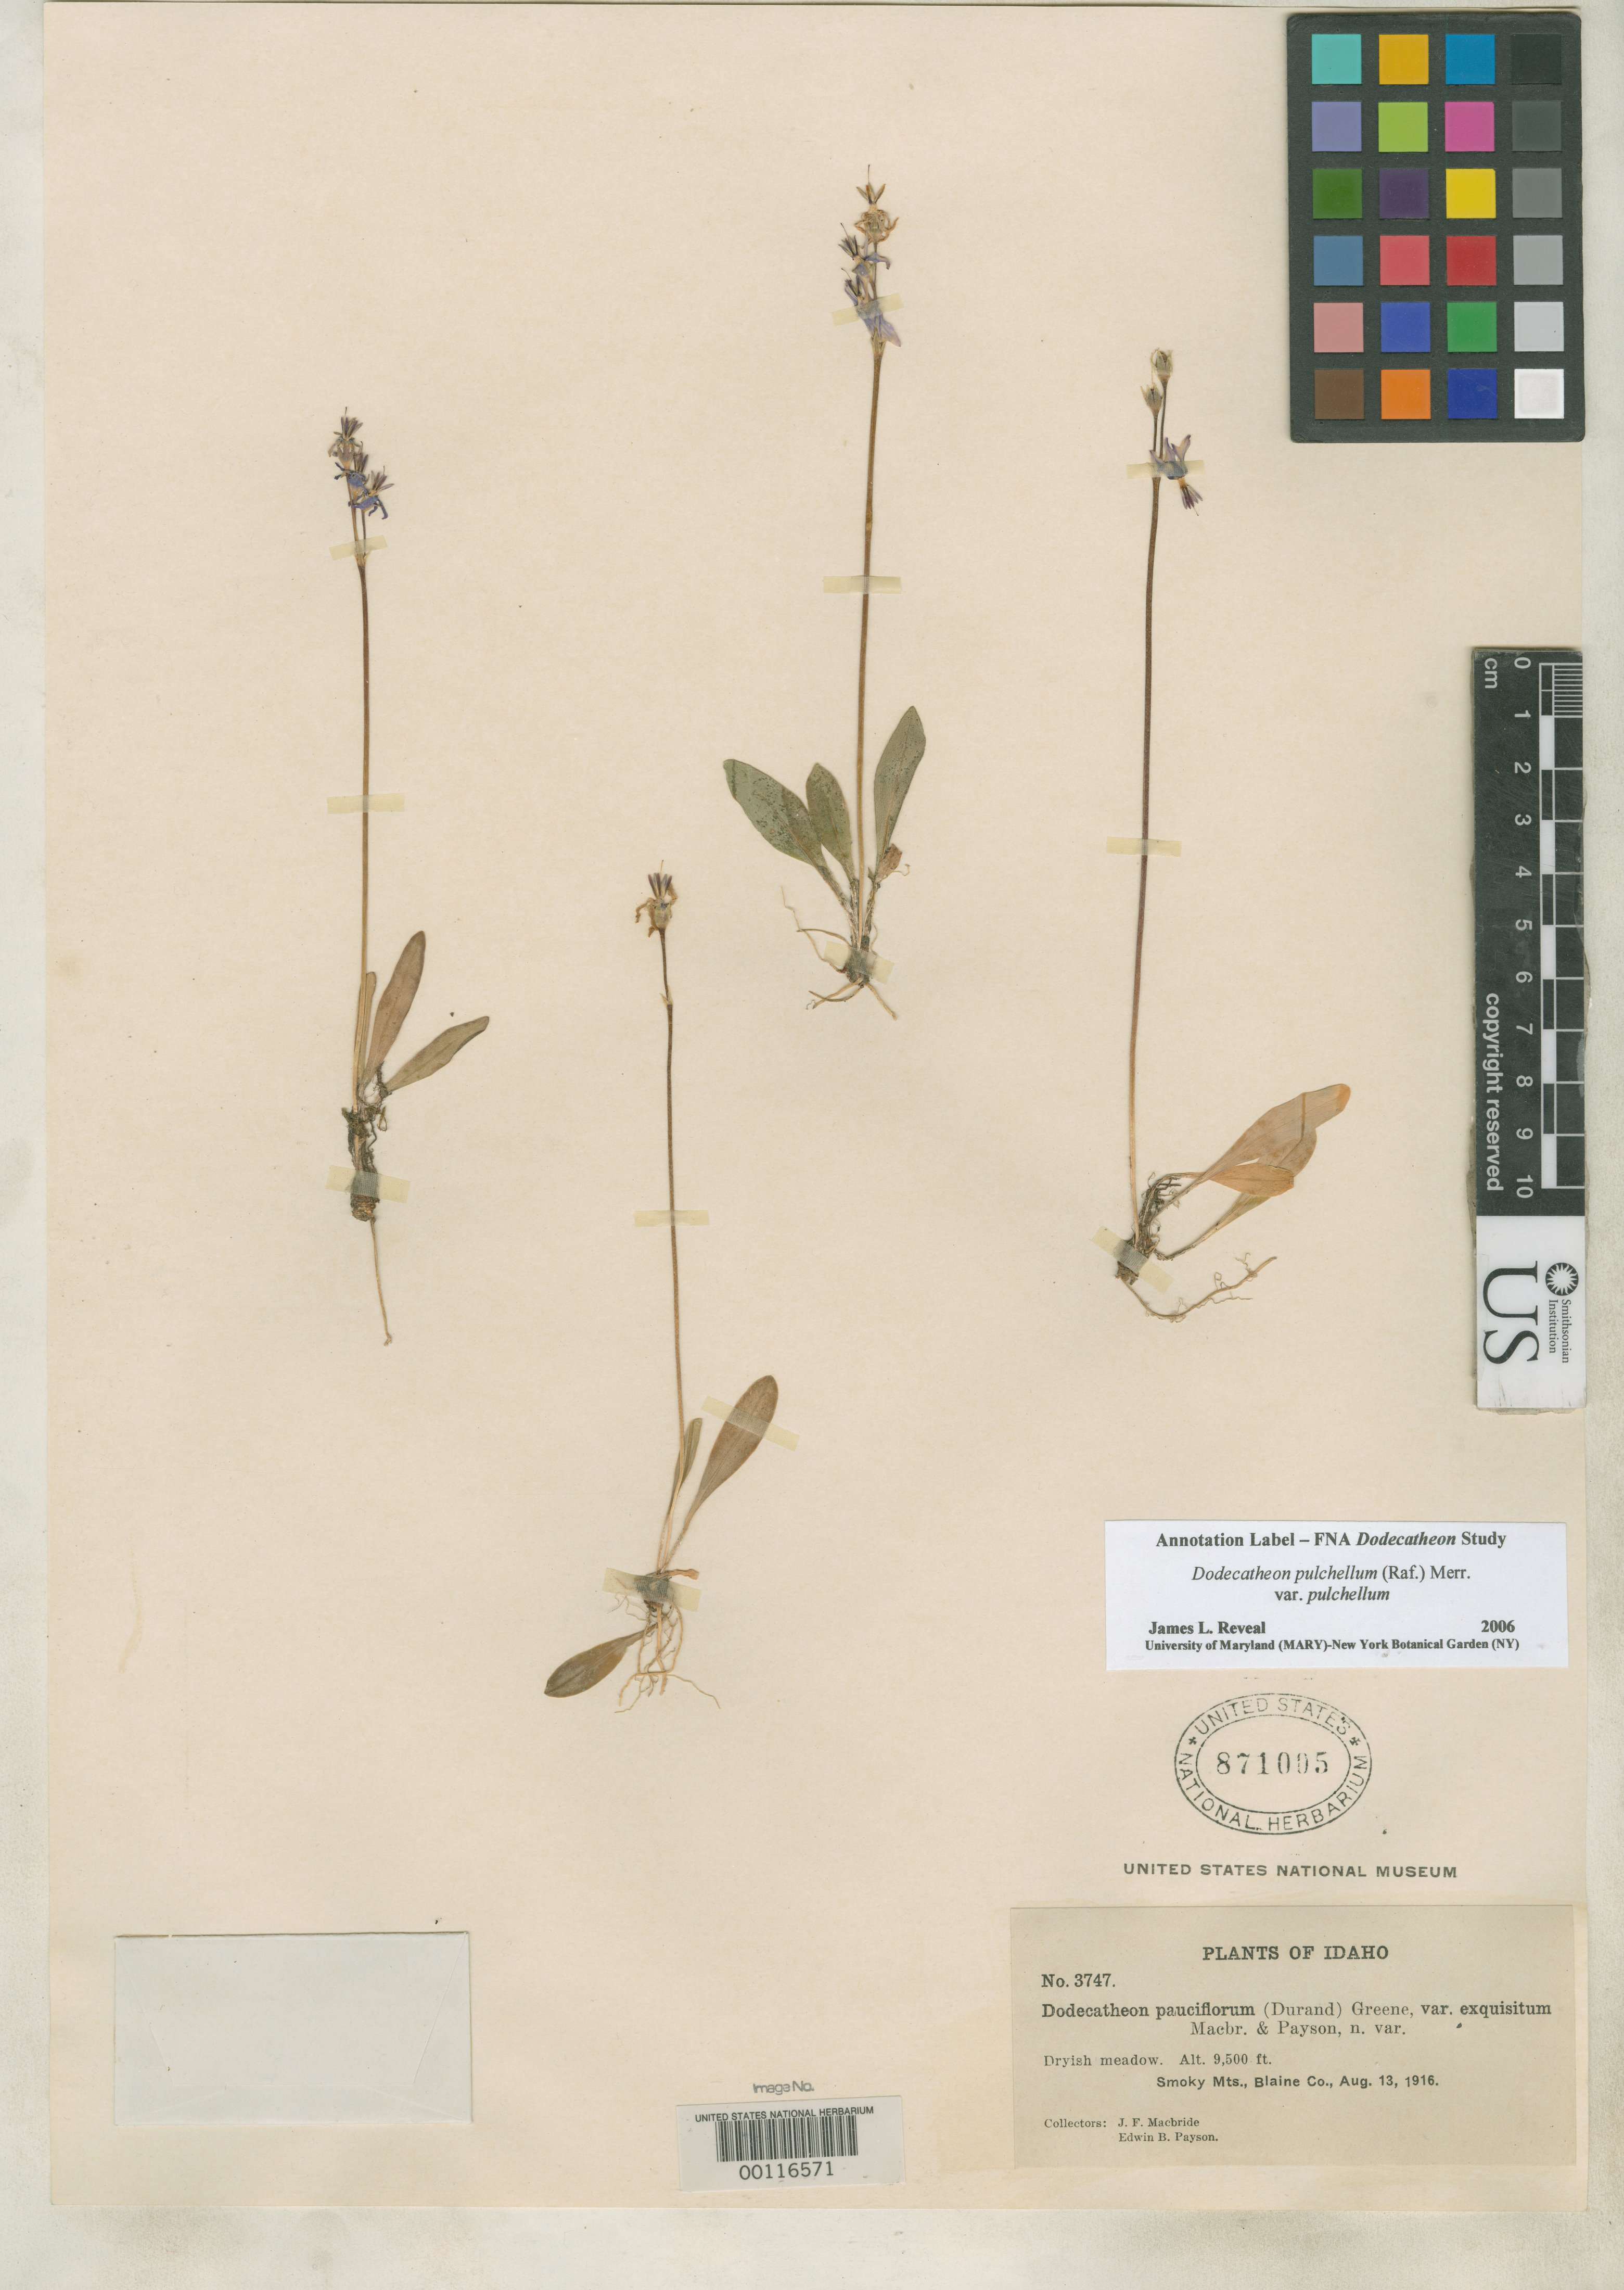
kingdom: Plantae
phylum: Tracheophyta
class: Magnoliopsida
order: Ericales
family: Primulaceae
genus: Dodecatheon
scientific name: Dodecatheon pauciflorum var. exquisitum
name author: J.F. Macbr. & Payson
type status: Isotype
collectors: J. F. Macbride & E. B. Payson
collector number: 3747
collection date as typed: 15 Aug 1916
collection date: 1916-08-15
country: United States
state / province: Idaho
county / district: Custer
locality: Smoky Mountains.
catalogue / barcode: US 871005